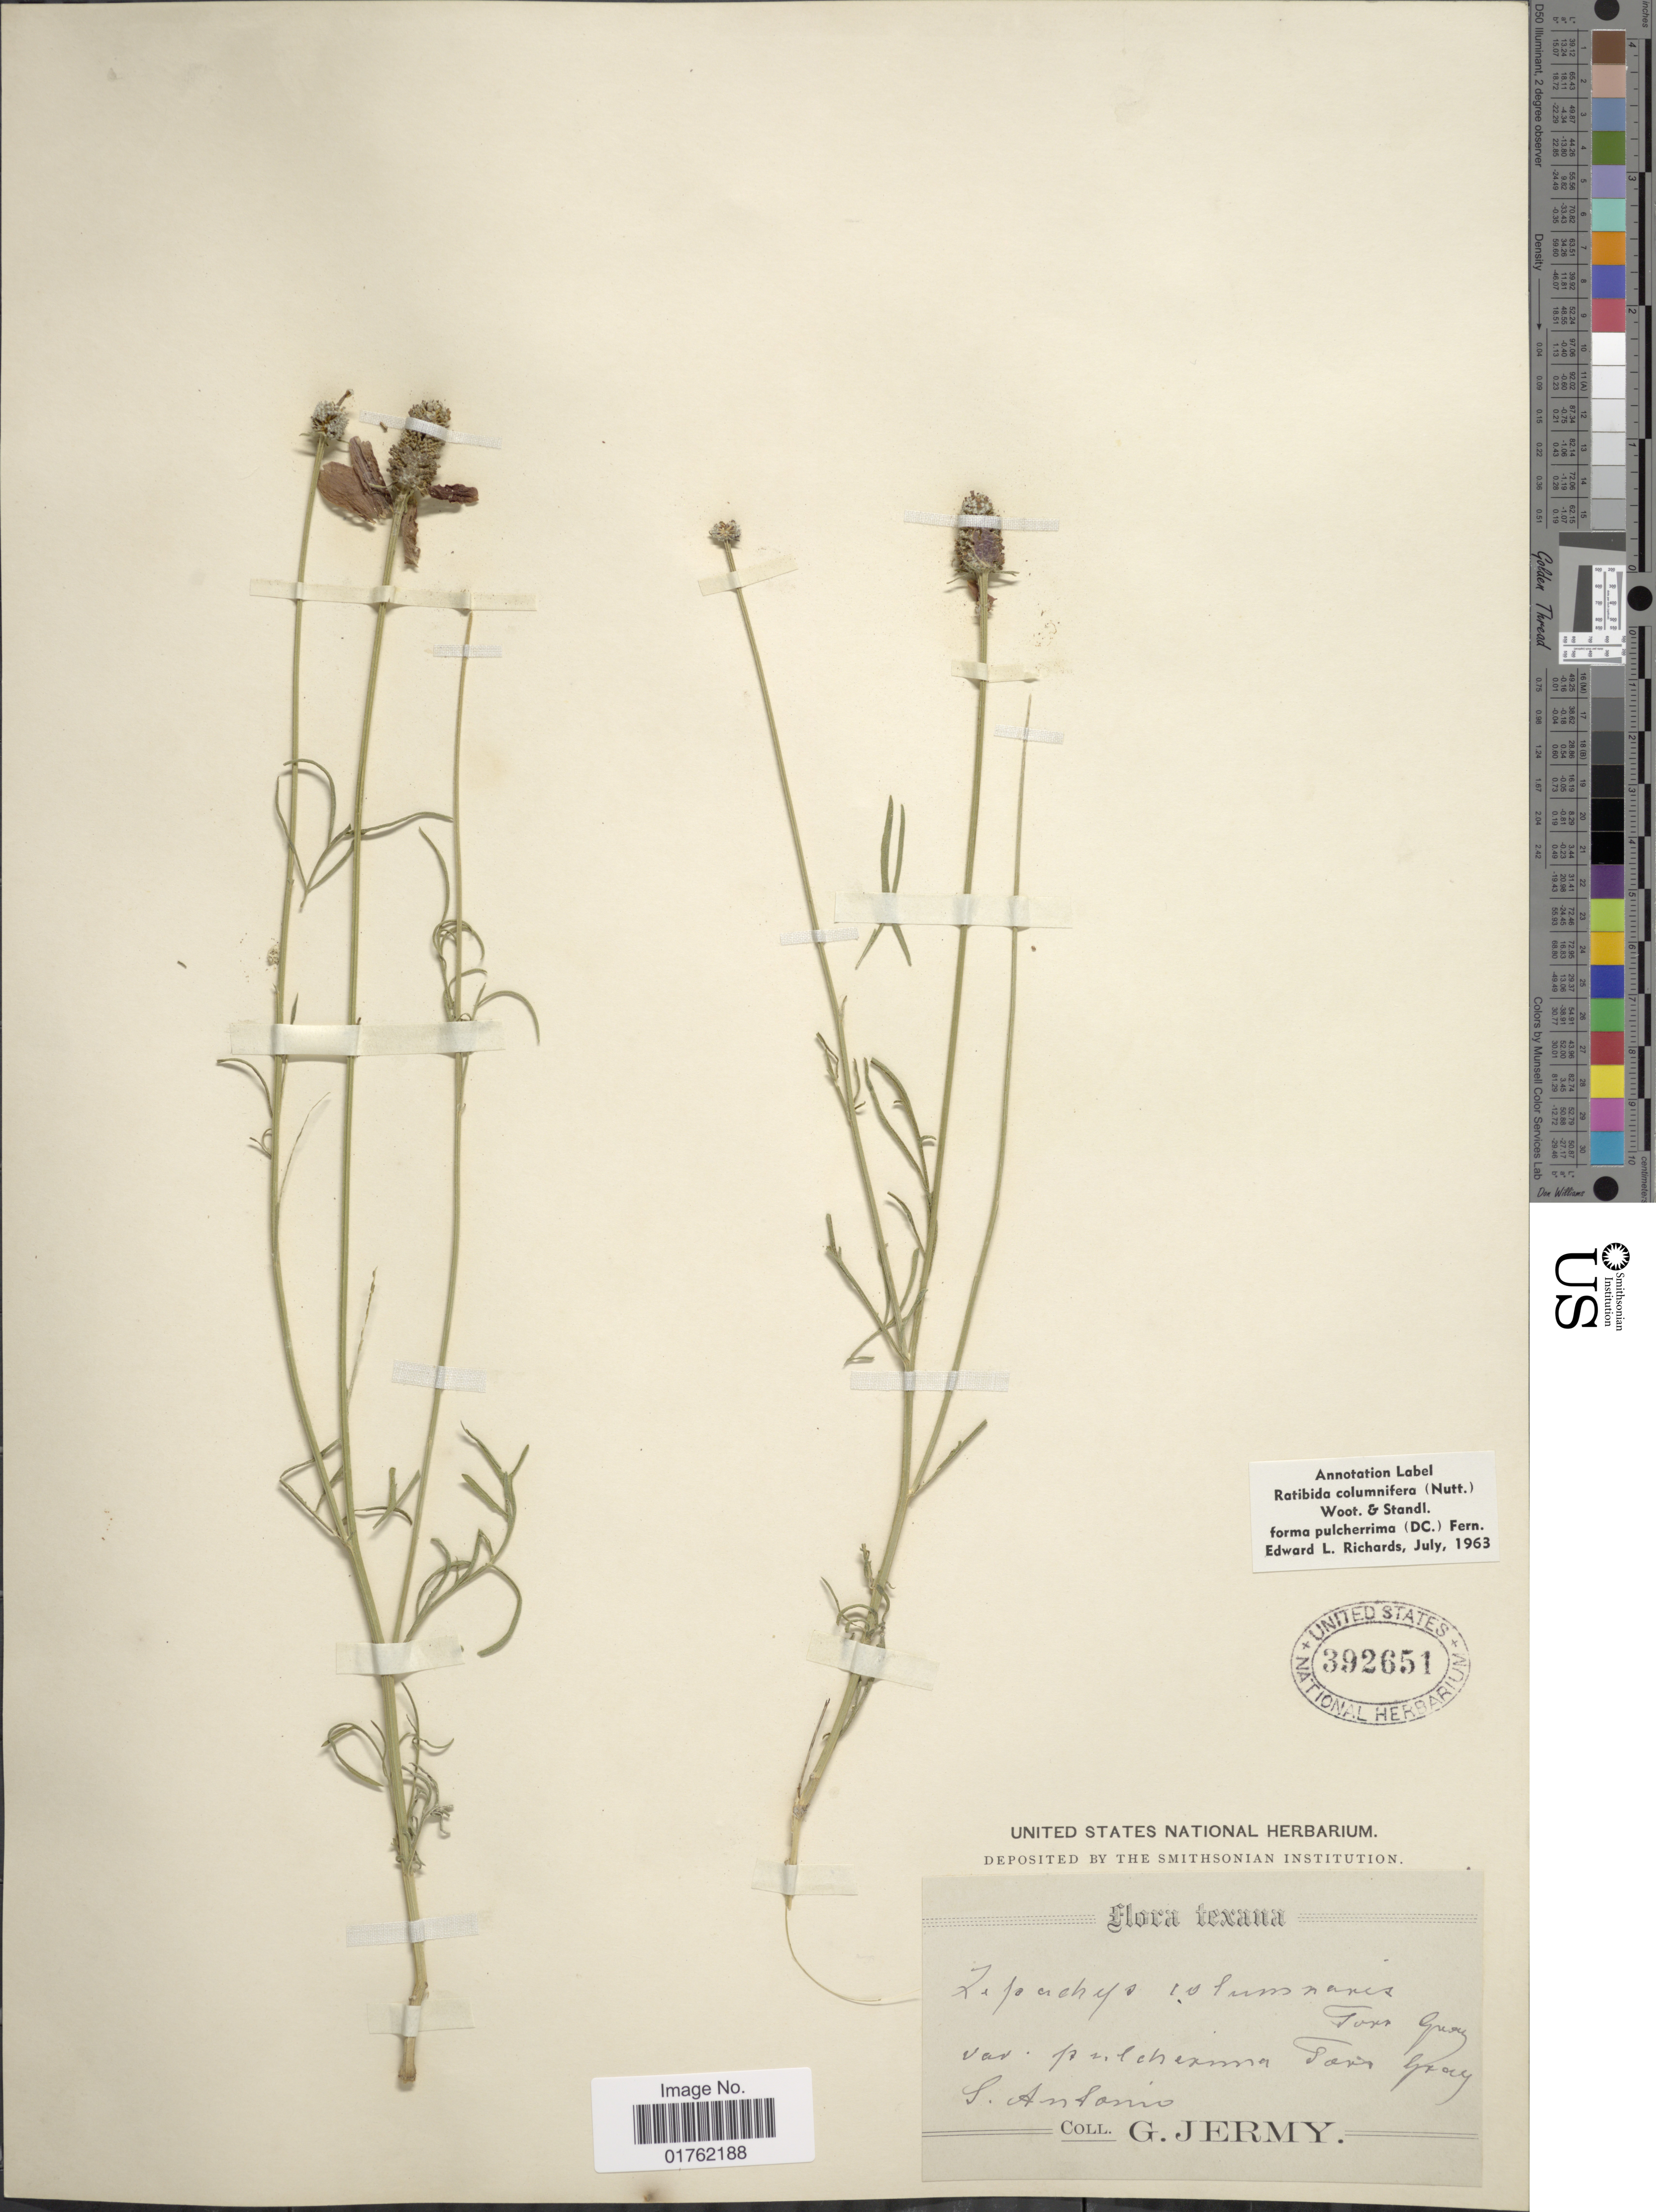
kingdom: Plantae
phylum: Tracheophyta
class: Magnoliopsida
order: Asterales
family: Asteraceae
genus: Ratibida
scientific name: Ratibida columnaris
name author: (Pursh) D. Don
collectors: G. Jermy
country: United States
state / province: Texas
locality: S. Antonio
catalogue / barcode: US 392651